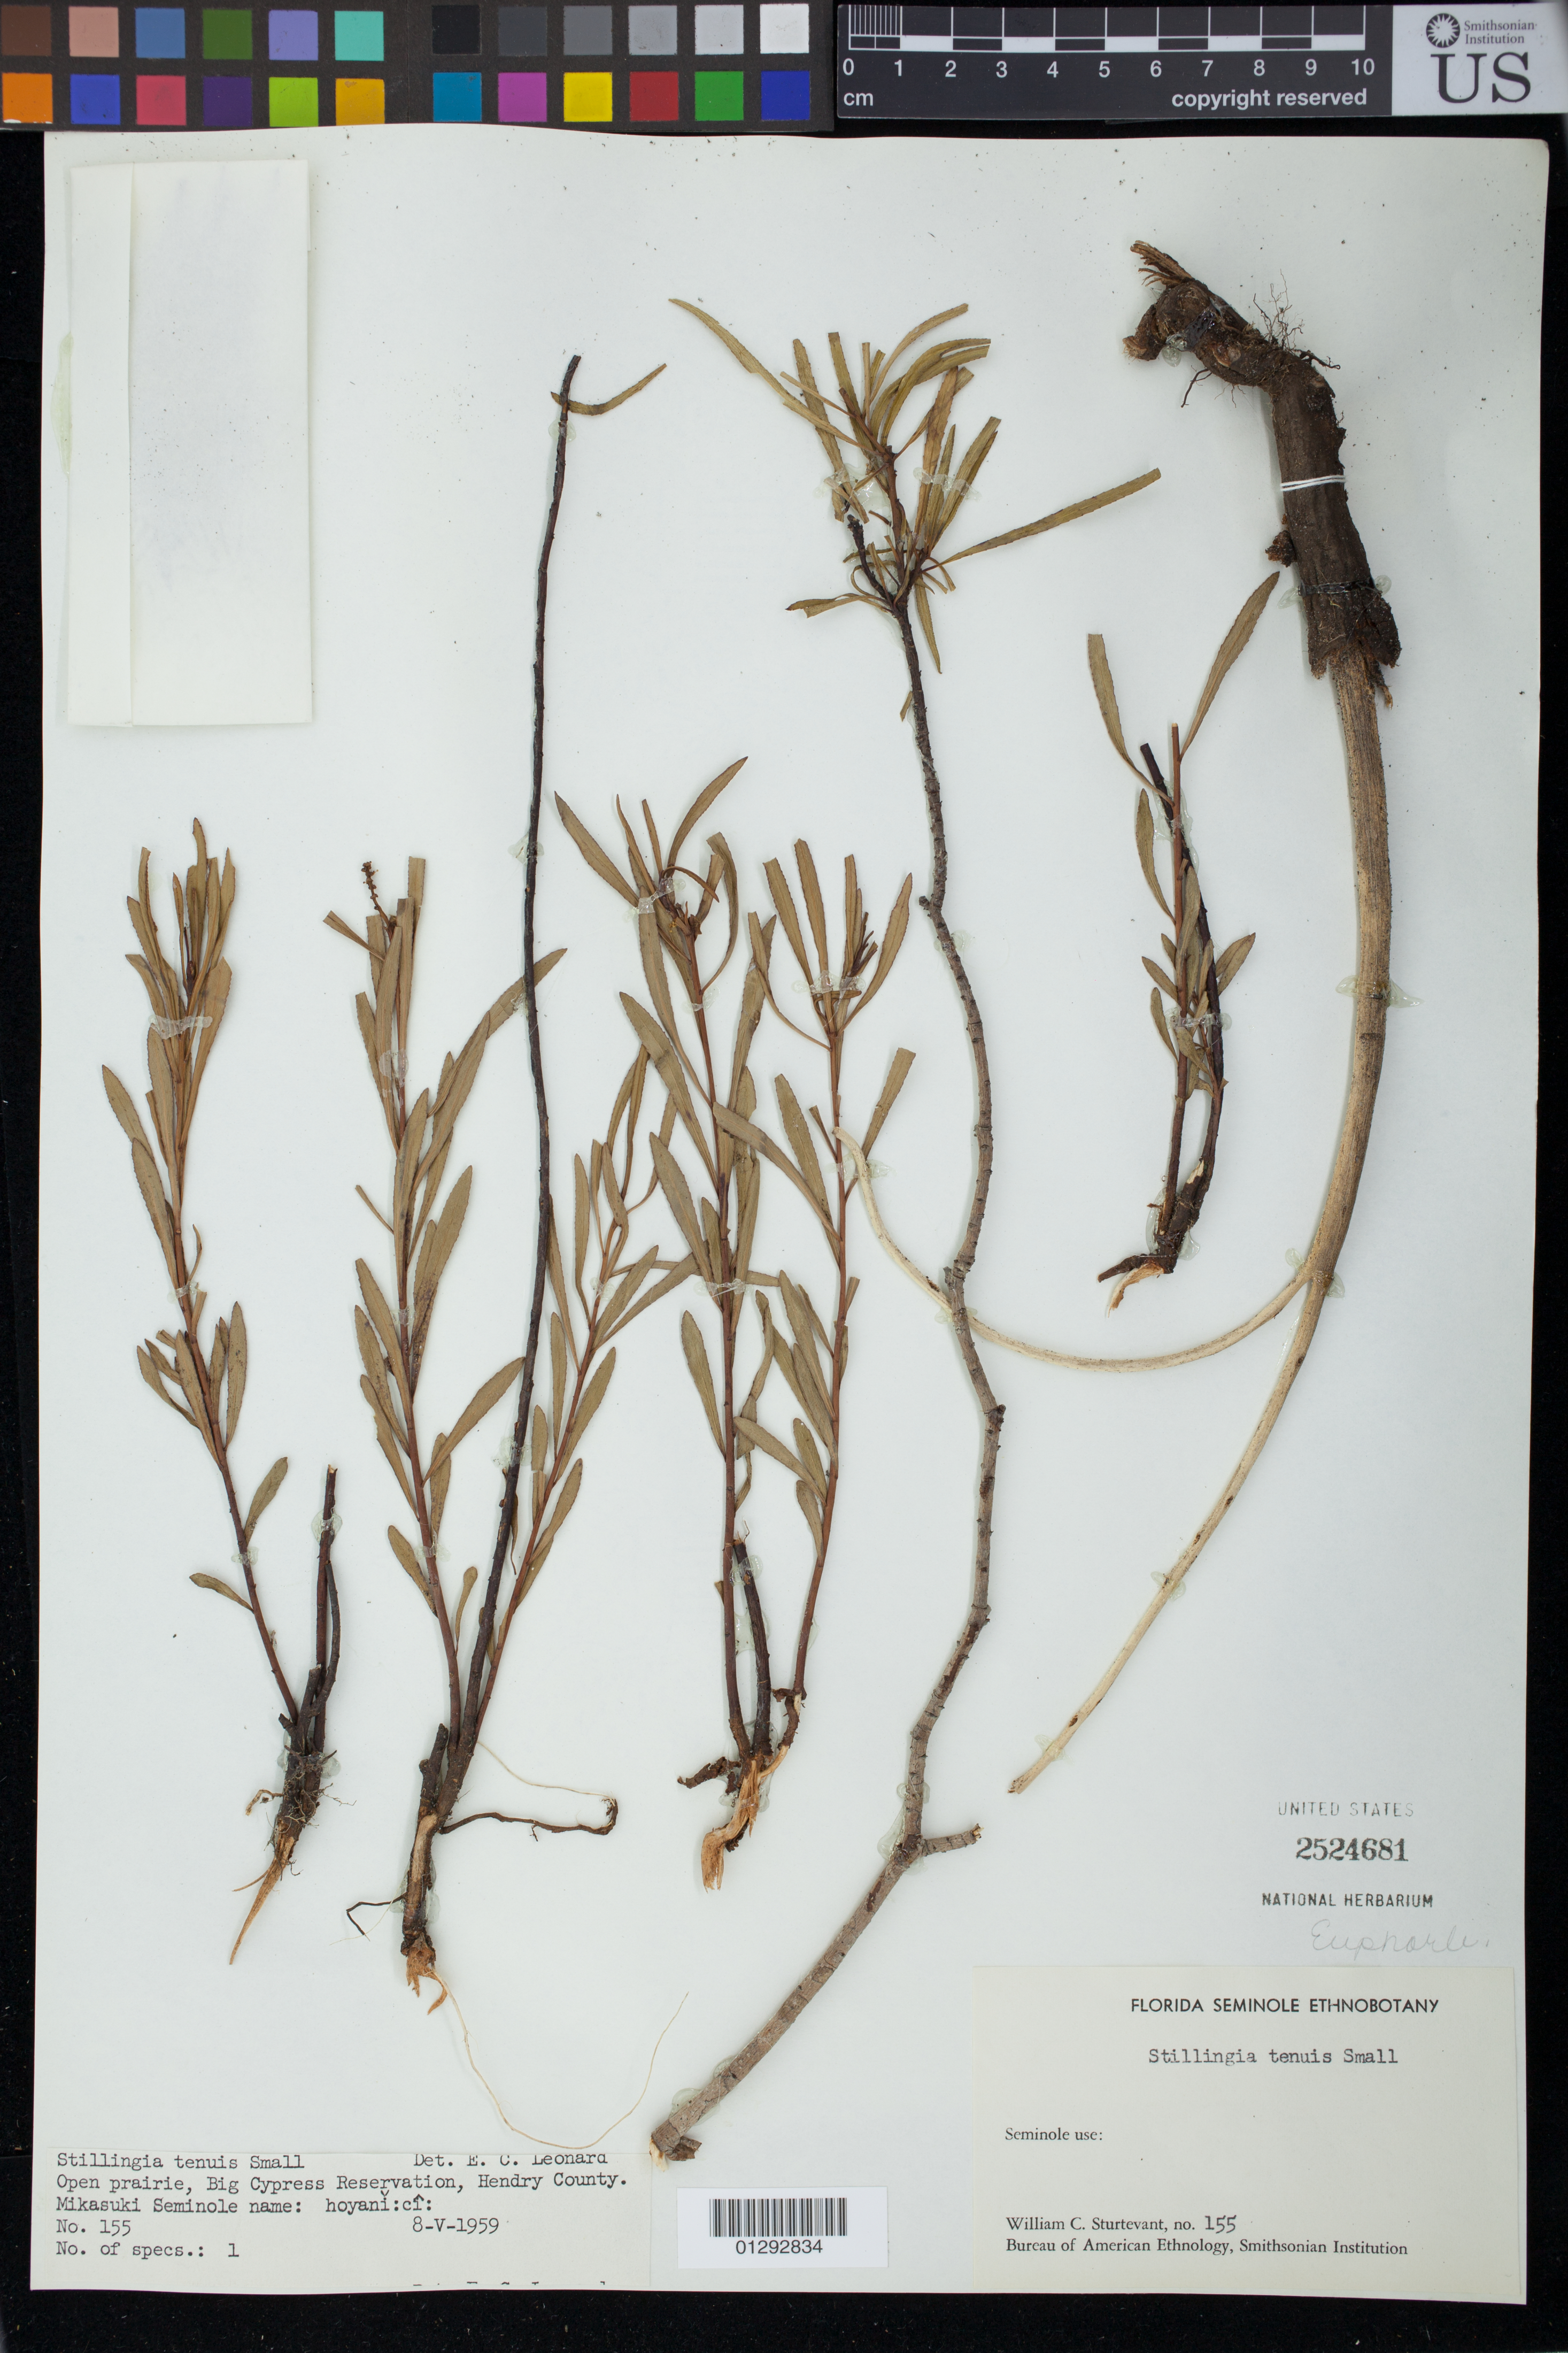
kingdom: Plantae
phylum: Tracheophyta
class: Magnoliopsida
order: Malpighiales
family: Euphorbiaceae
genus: Stillingia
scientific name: Stillingia sylvatica subsp. tenuis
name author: (Small) D.J. Rogers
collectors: W. Sturtevant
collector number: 155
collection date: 1959-05-08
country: United States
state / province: Florida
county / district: Hendry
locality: Big Cypress Reservation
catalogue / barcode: US 2524681